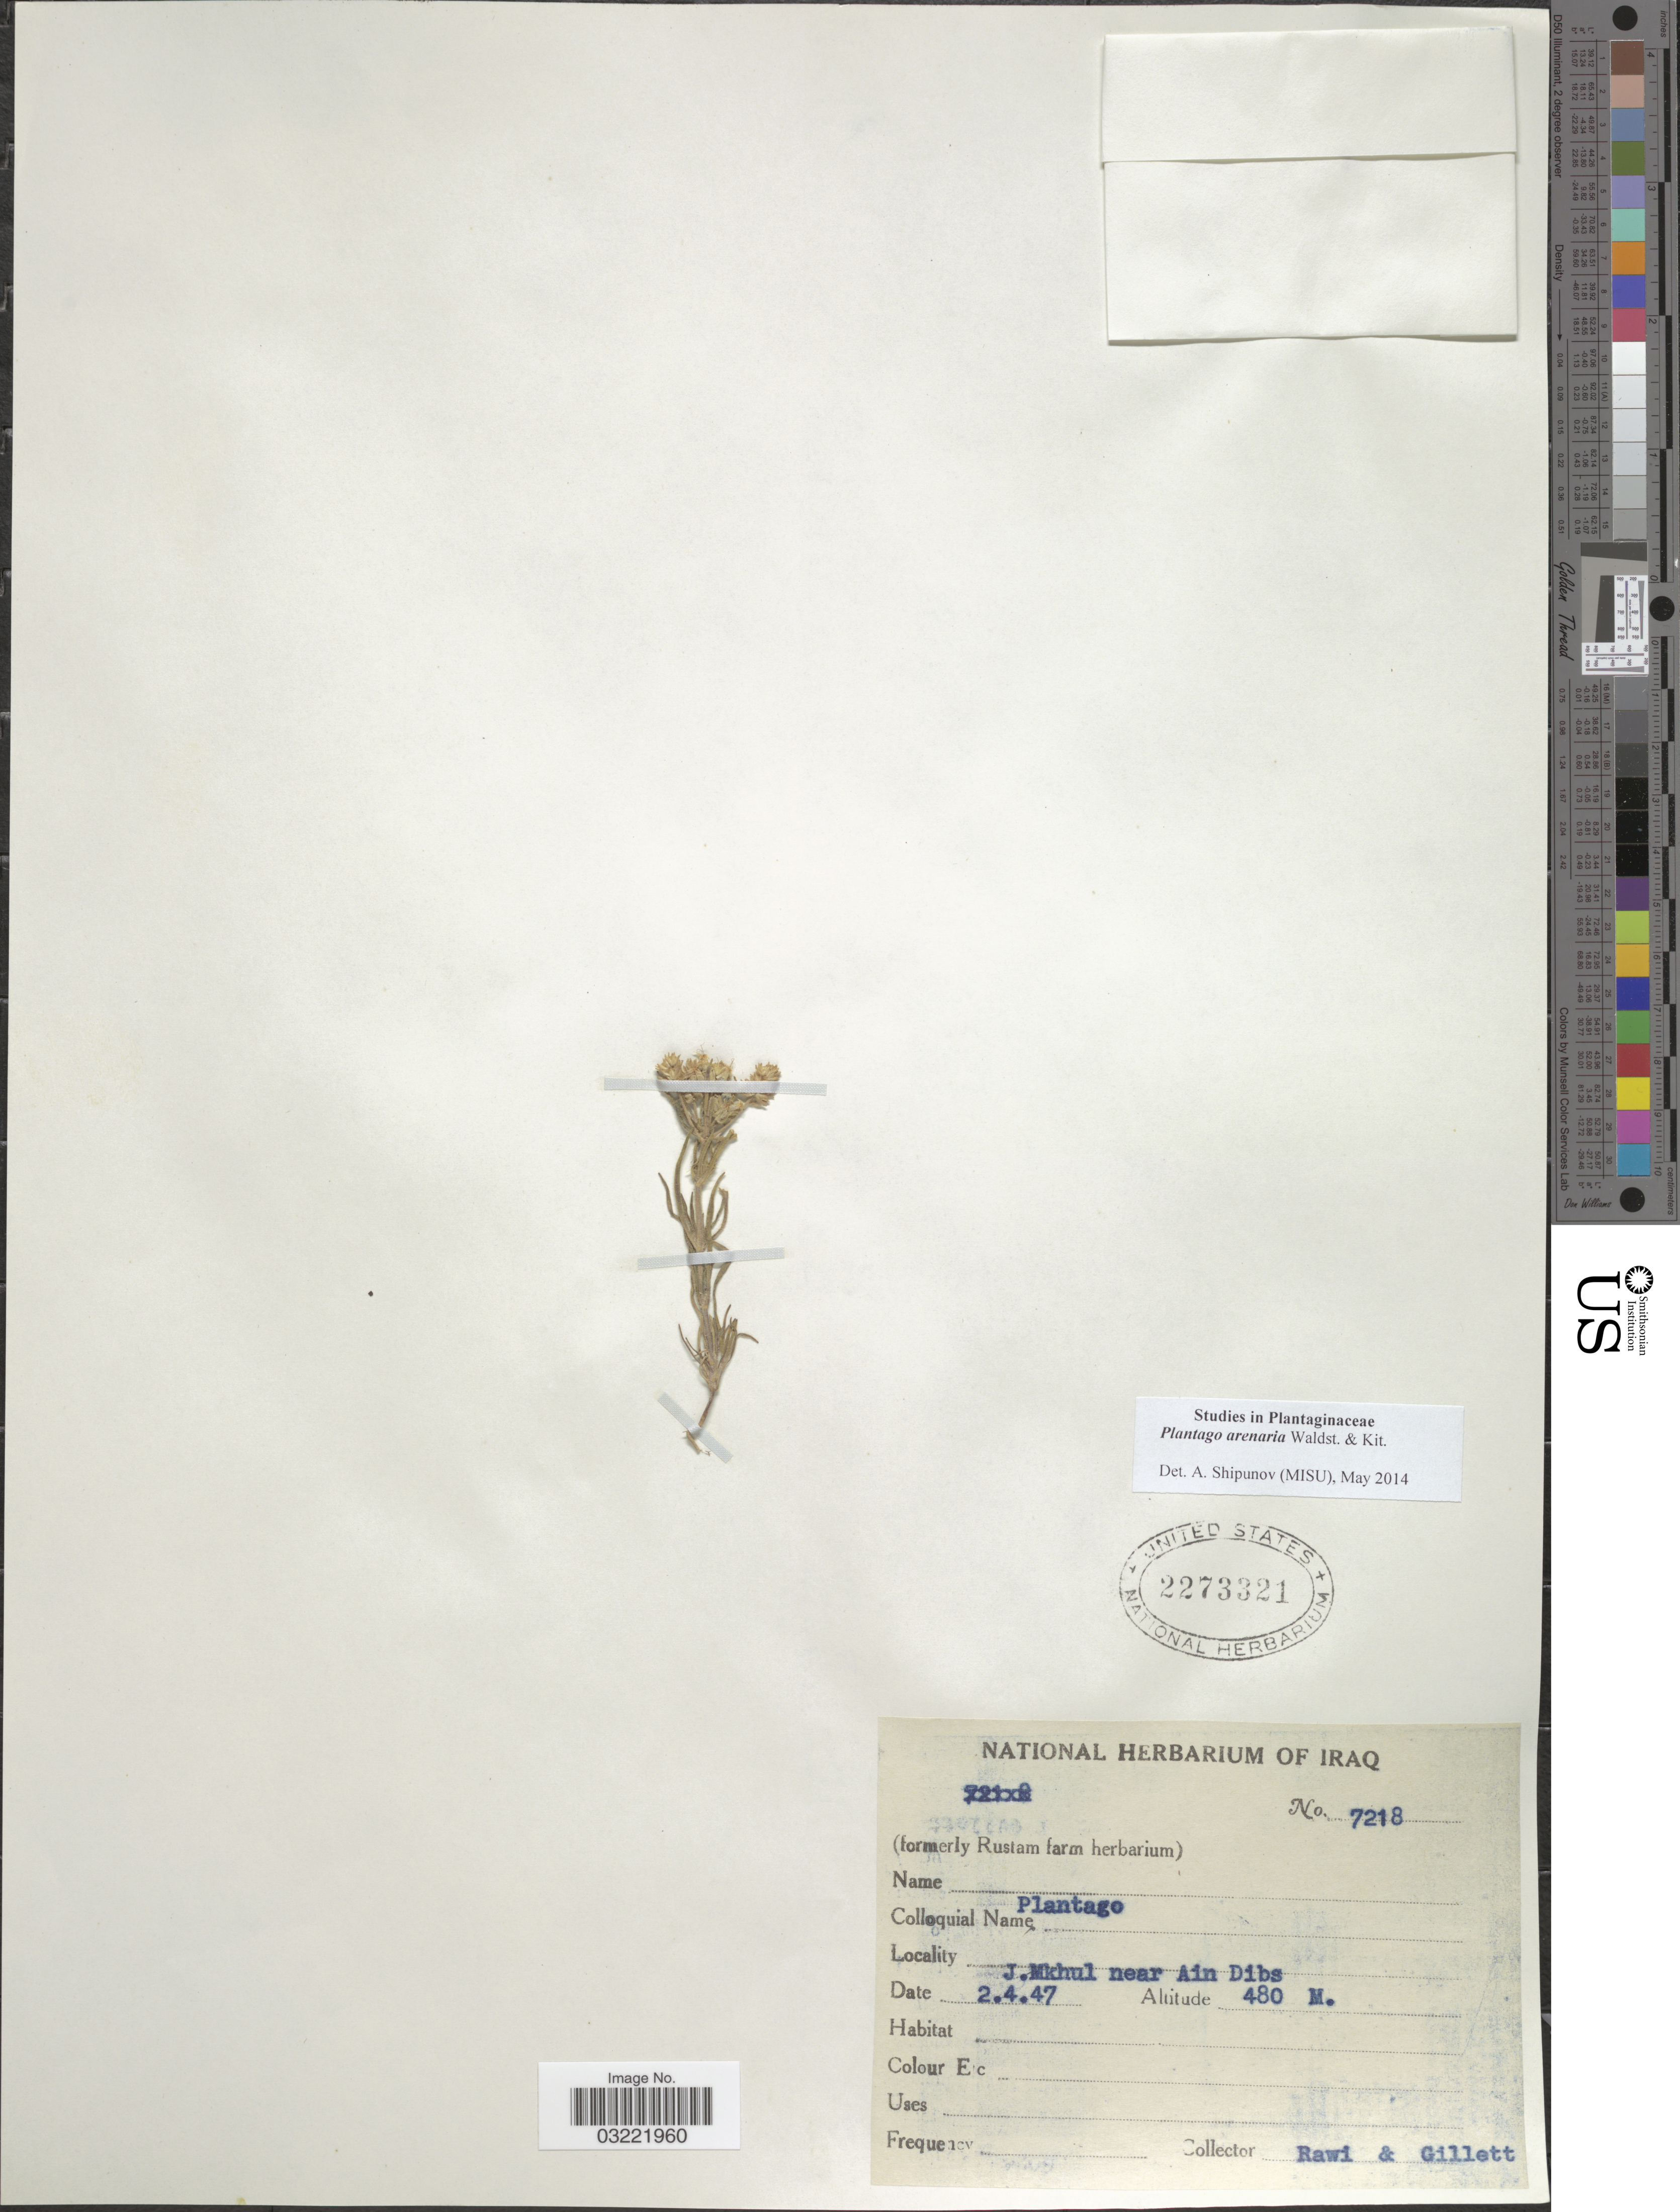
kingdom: Plantae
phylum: Tracheophyta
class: Magnoliopsida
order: Lamiales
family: Plantaginaceae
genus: Plantago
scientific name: Plantago arenaria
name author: Waldst. & Kit.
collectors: -. Rawi & Gillett, --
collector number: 7218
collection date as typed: Transcribed d/m/y: 2/4/47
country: Iraq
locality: J. Mkhul near Ain Dibs.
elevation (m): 480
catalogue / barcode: US 2273321